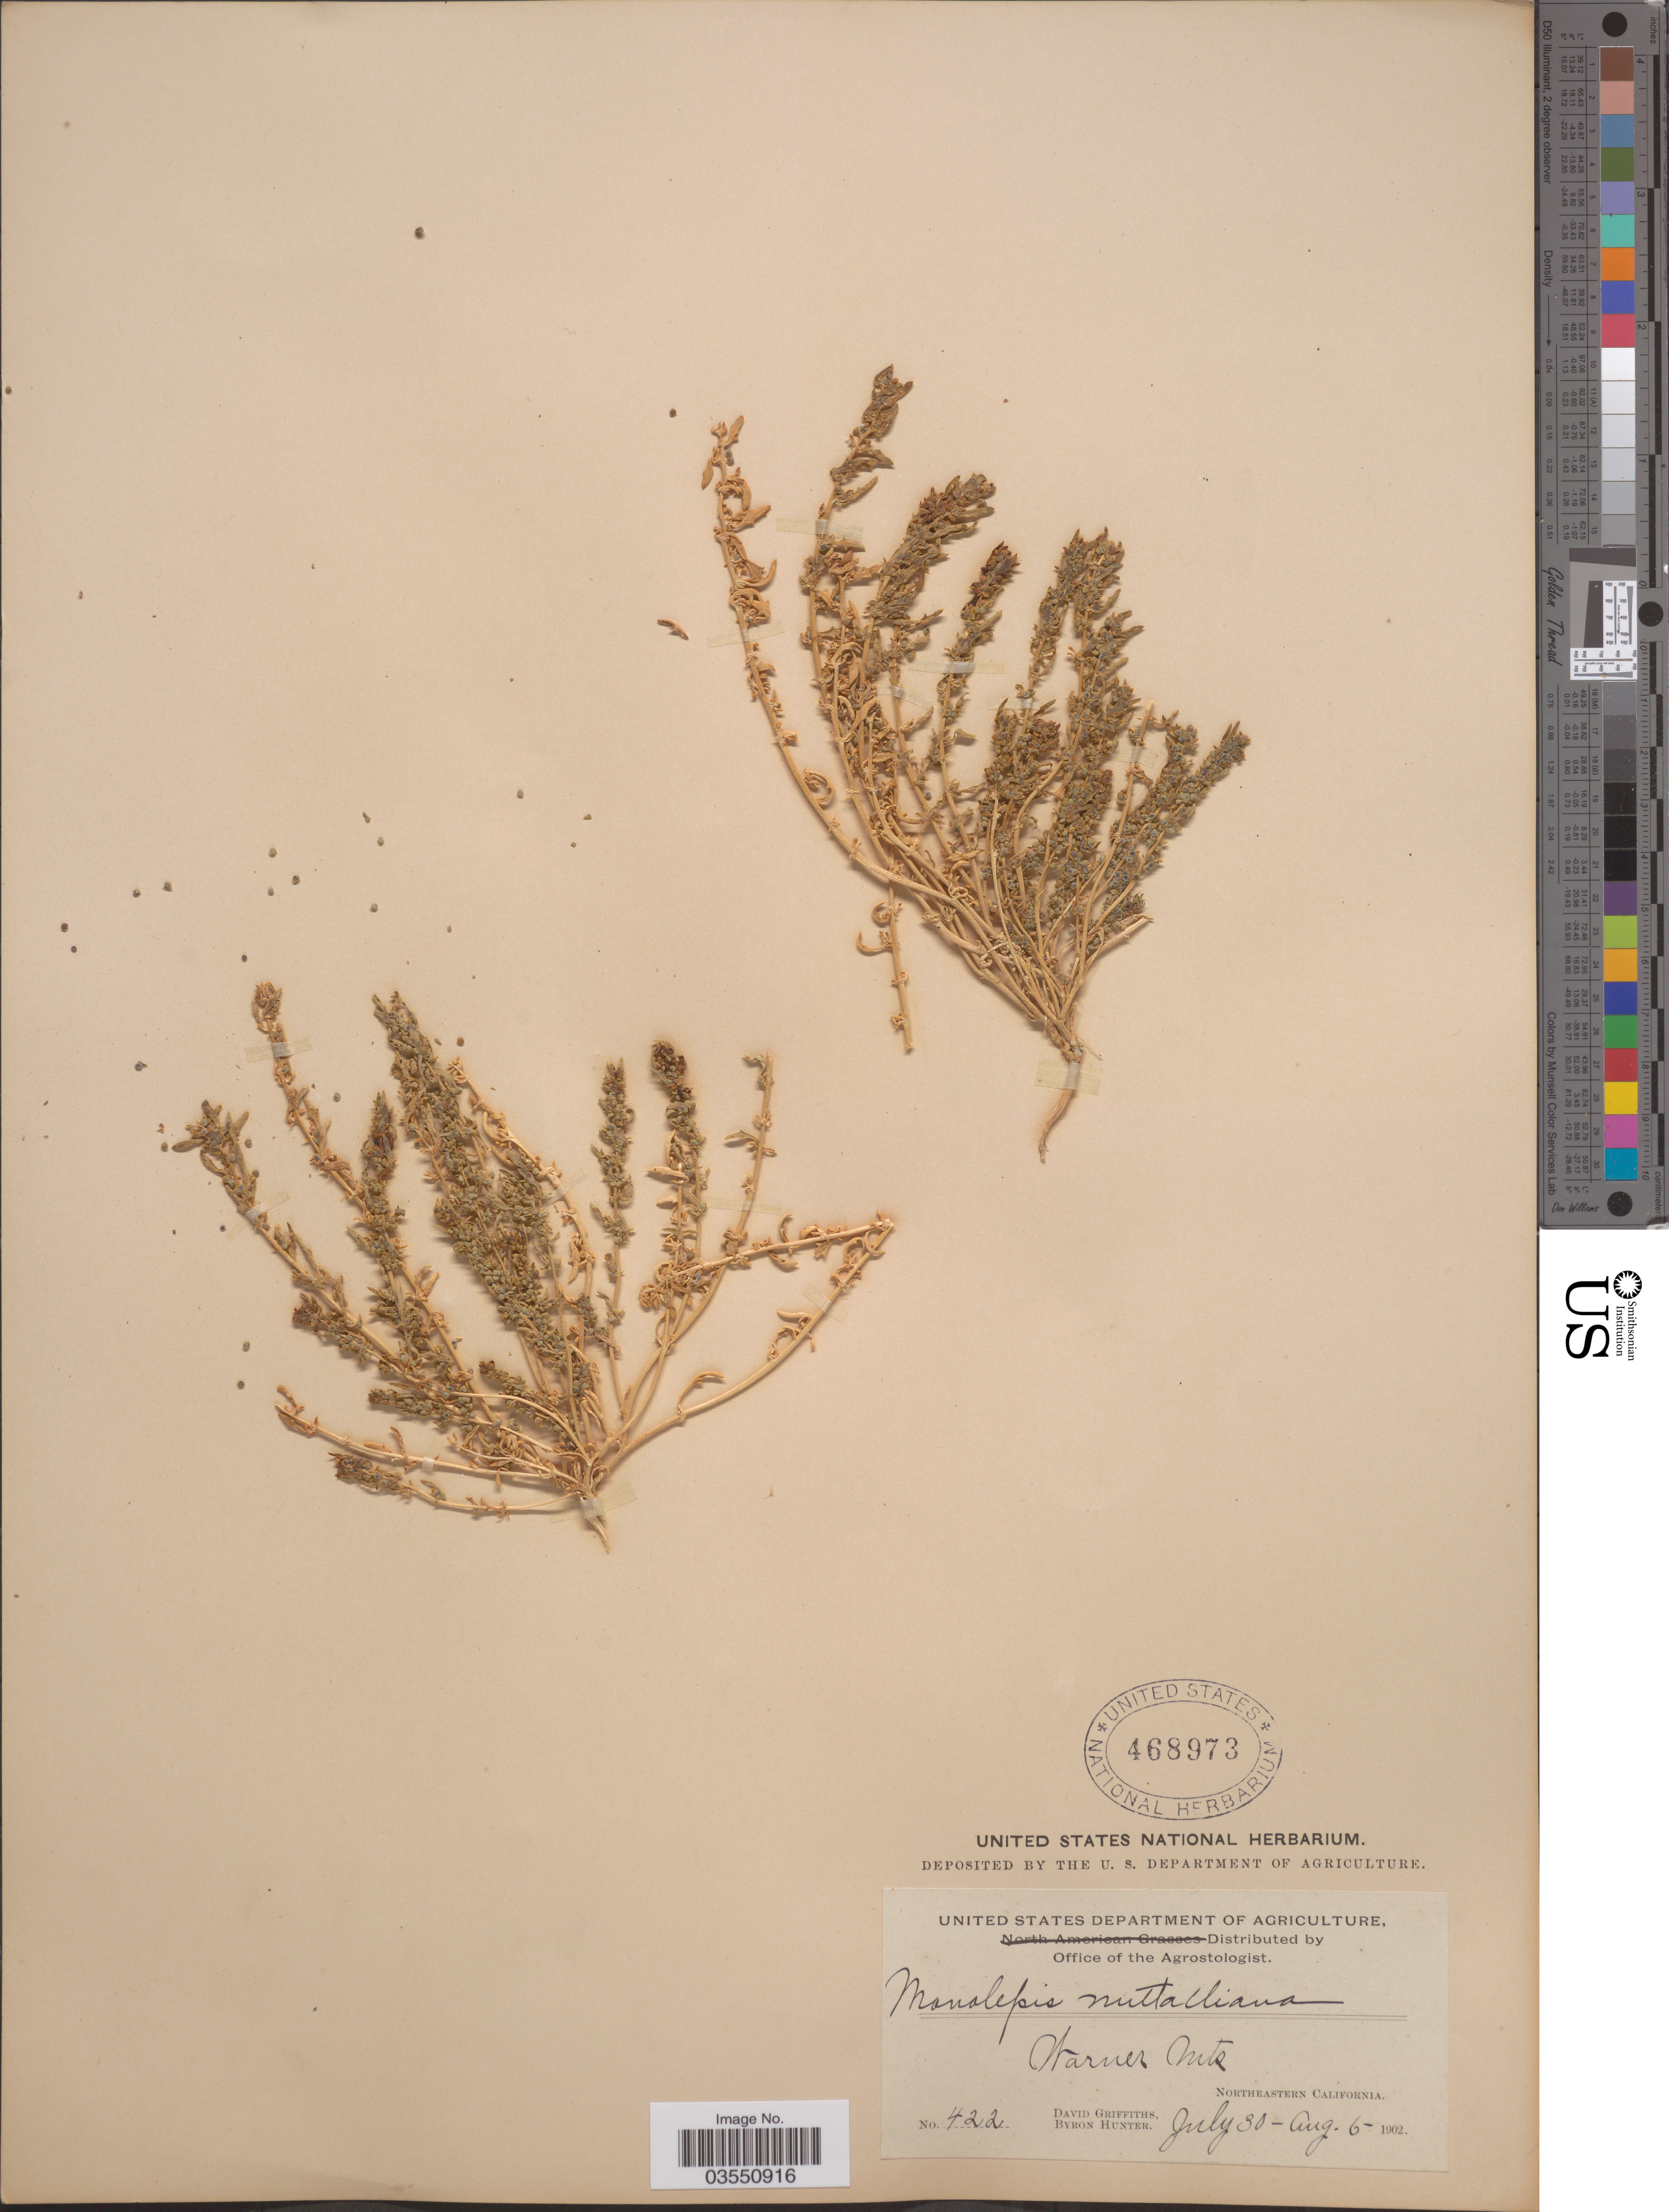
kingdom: Plantae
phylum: Tracheophyta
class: Magnoliopsida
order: Caryophyllales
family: Amaranthaceae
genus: Blitum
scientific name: Blitum nuttallianum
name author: Schult.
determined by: U.S. National Herbarium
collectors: D. Griffiths & B. Hunter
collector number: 422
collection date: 1902-07-30/1902-08-06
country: United States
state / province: California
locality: Warner Mts. Northeastern California.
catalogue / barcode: US 468973